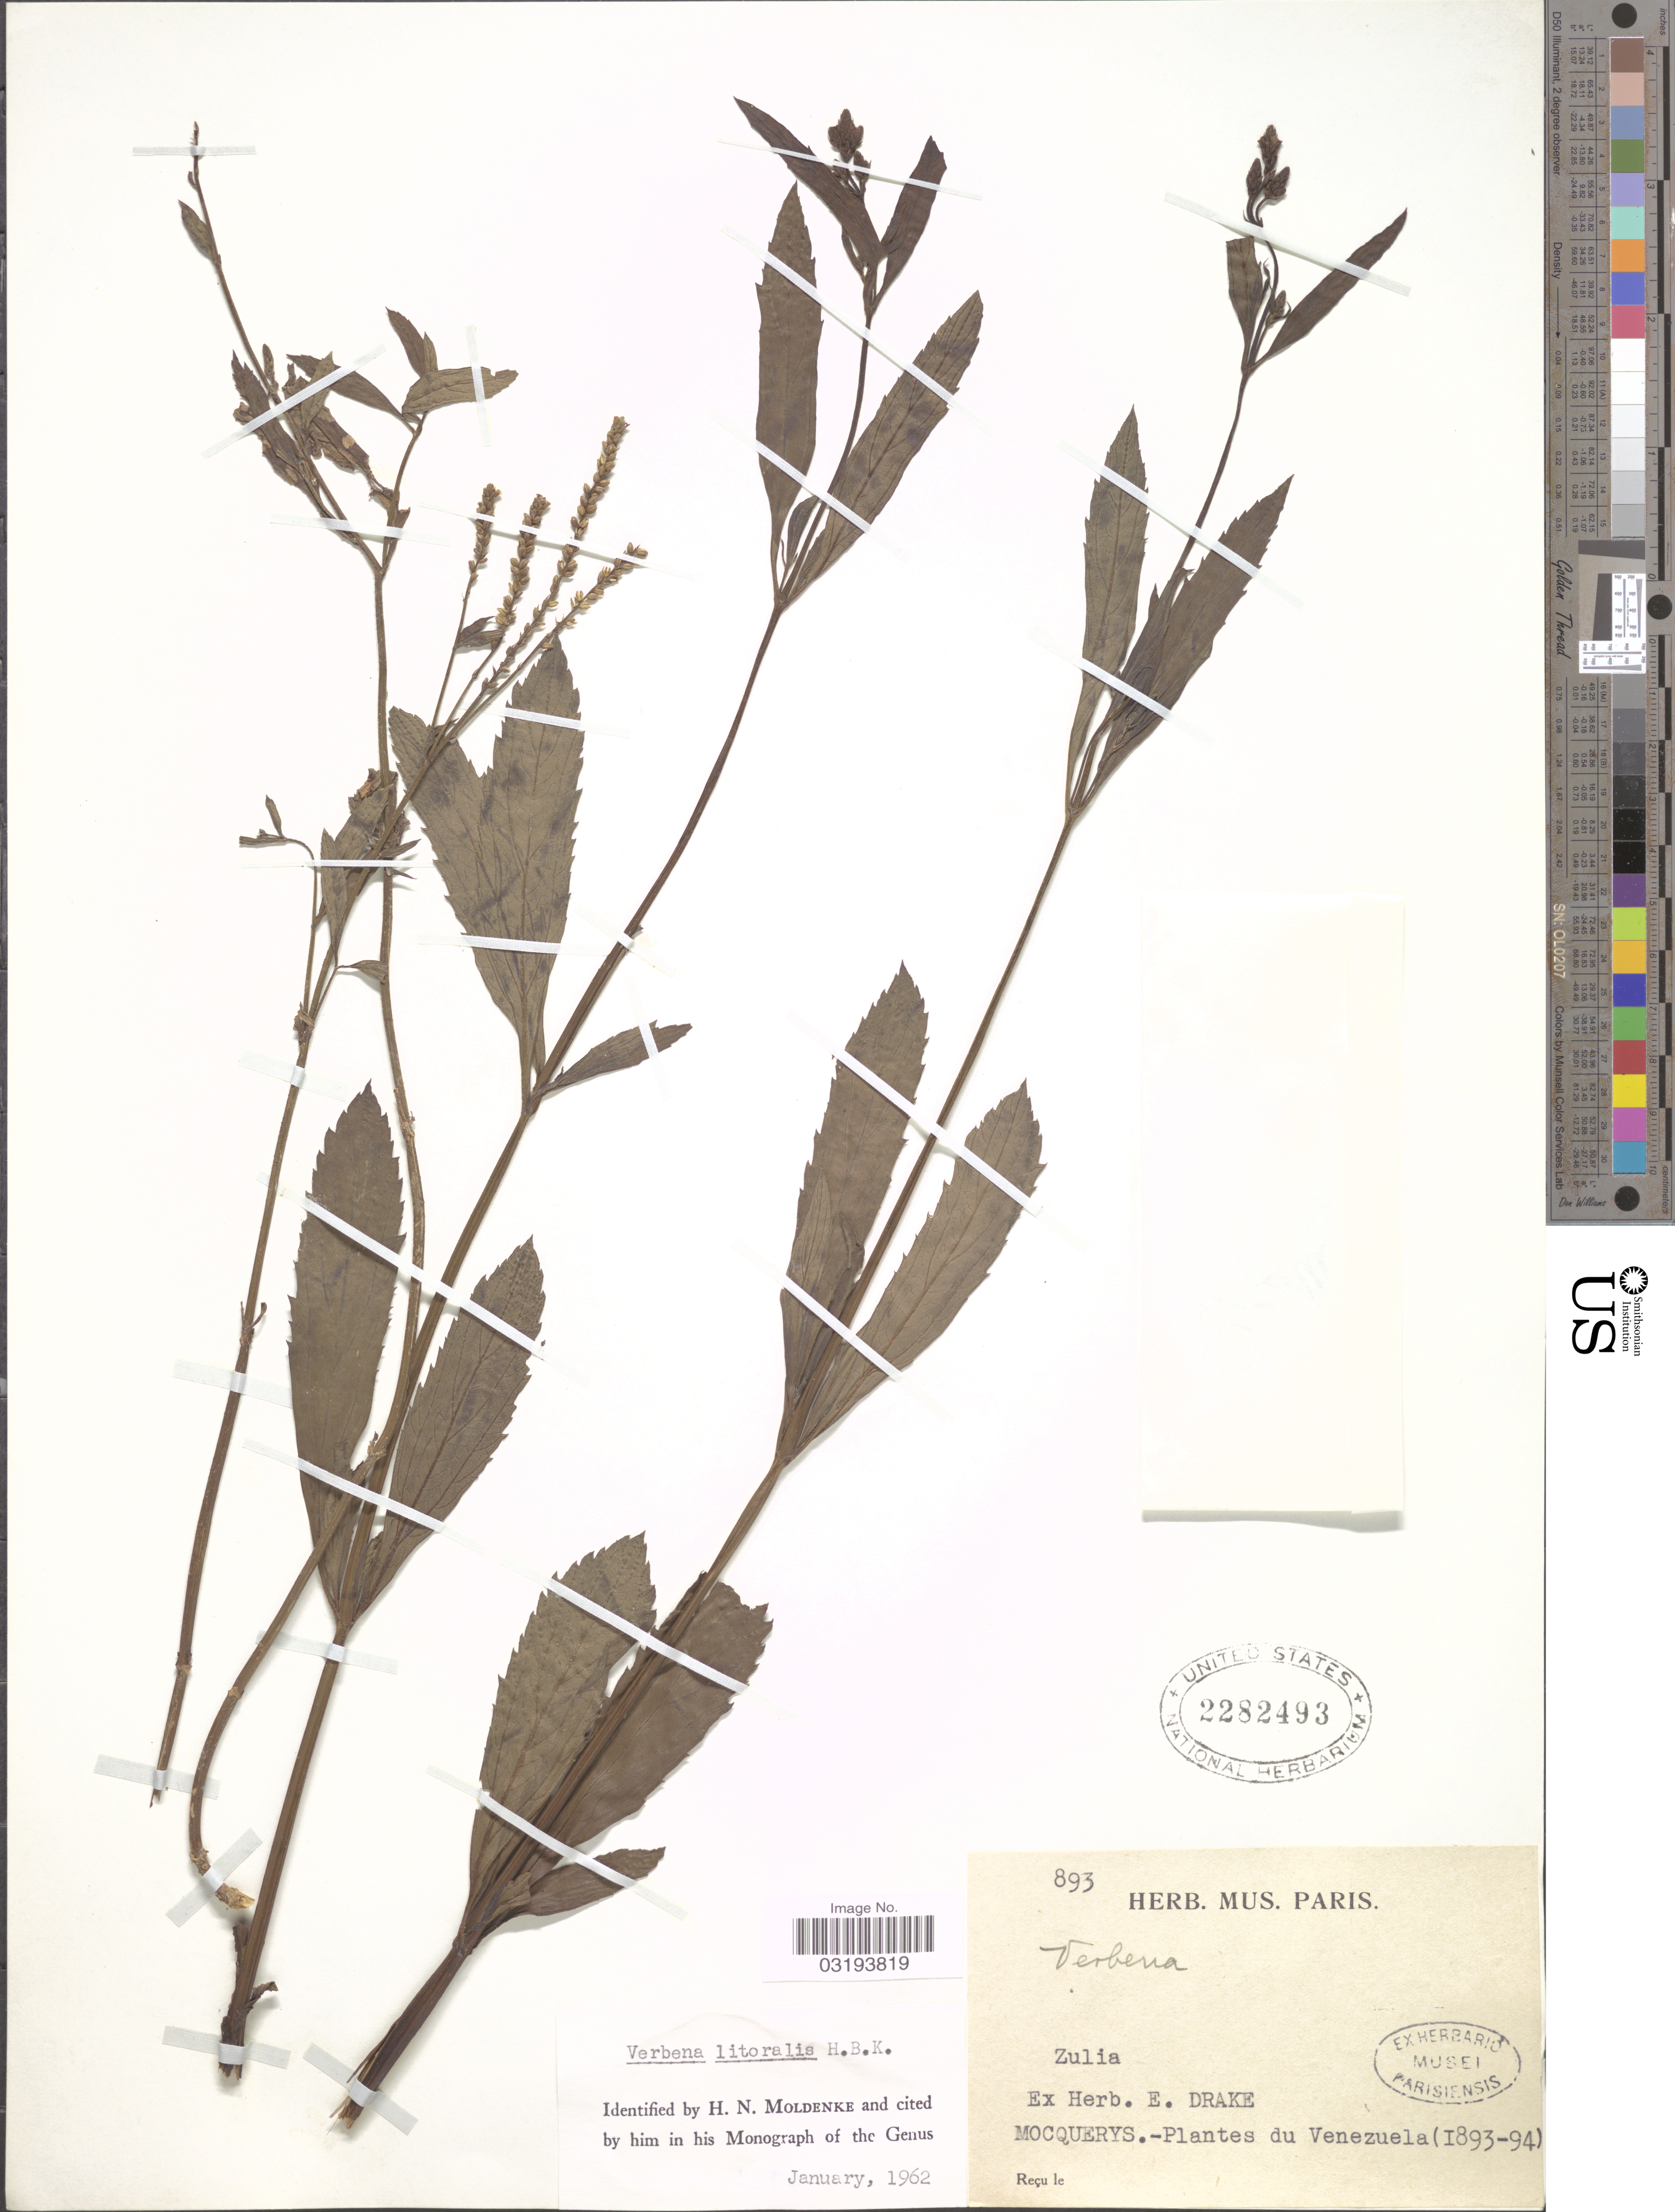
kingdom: Plantae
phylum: Tracheophyta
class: Magnoliopsida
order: Lamiales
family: Verbenaceae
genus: Verbena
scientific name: Verbena litoralis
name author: Kunth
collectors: A. Mocquerys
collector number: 893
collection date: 1893/1894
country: Venezuela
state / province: Zulia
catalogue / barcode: US 2282493